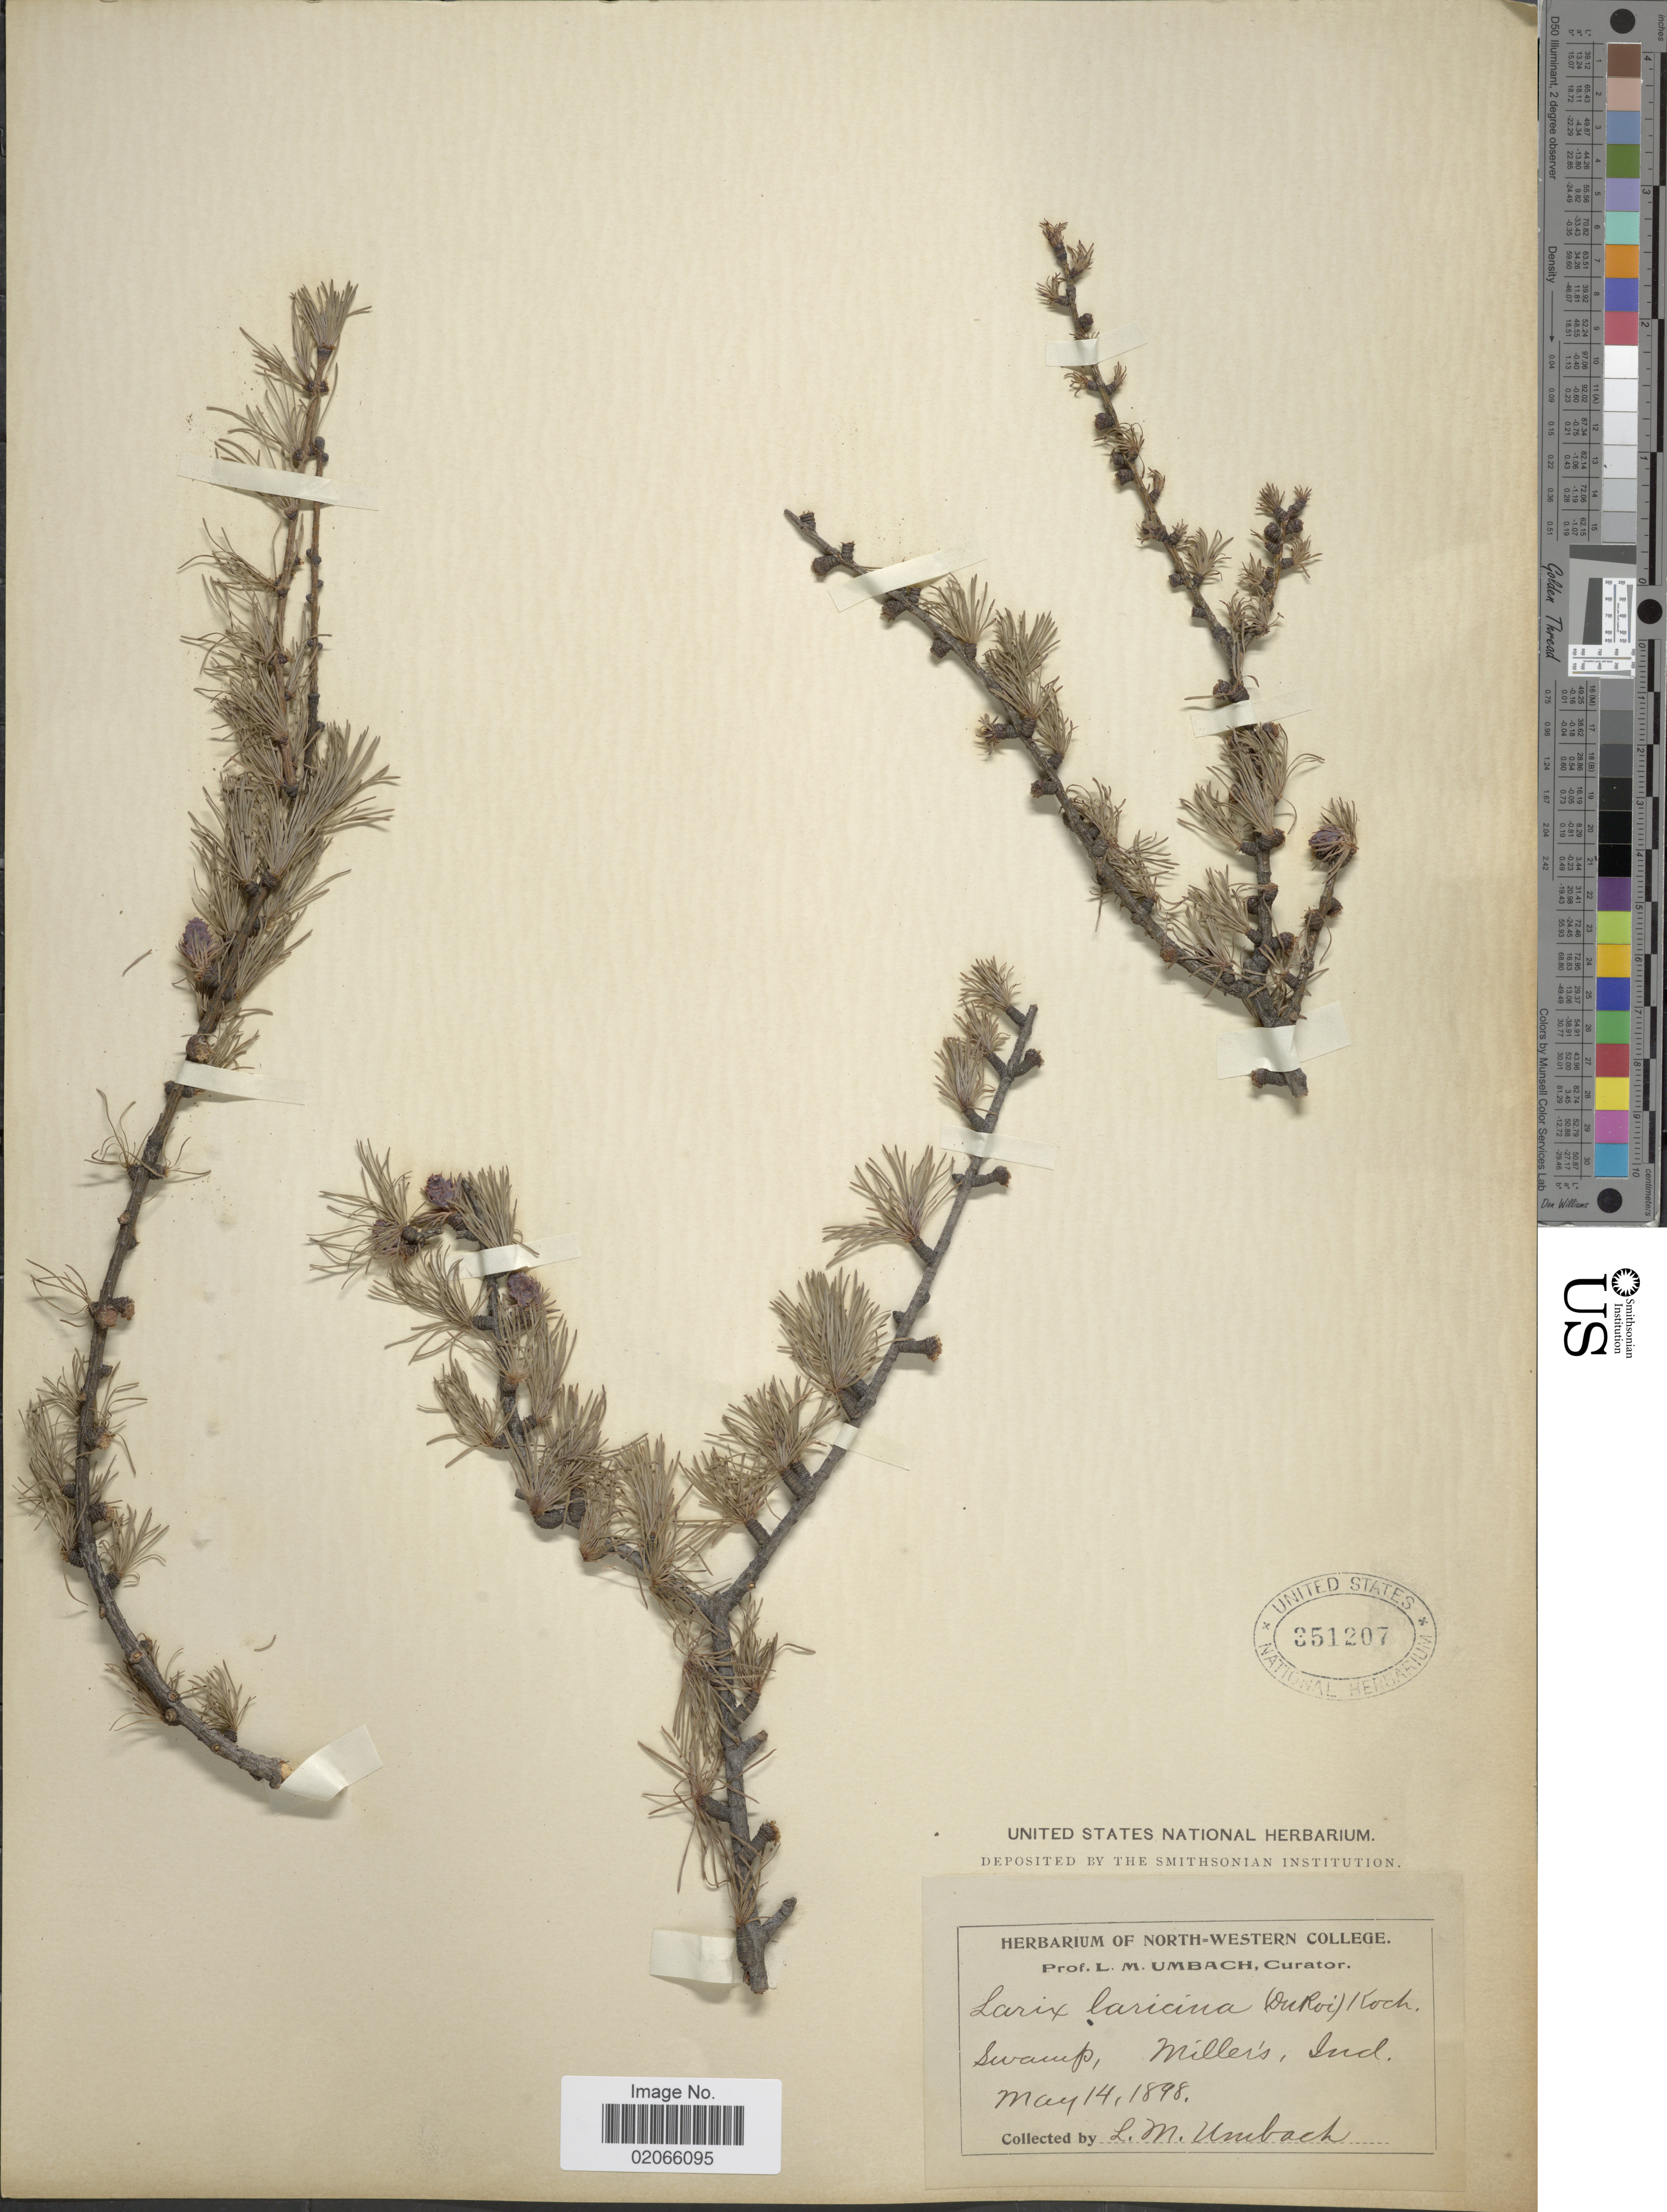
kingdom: Plantae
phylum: Tracheophyta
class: Pinopsida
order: Pinales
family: Pinaceae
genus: Larix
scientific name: Larix laricina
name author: (Du Roi) K. Koch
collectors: L. M. Umbach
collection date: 1898-05-14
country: United States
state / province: Indiana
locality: Swamp, Miller's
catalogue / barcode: US 351207